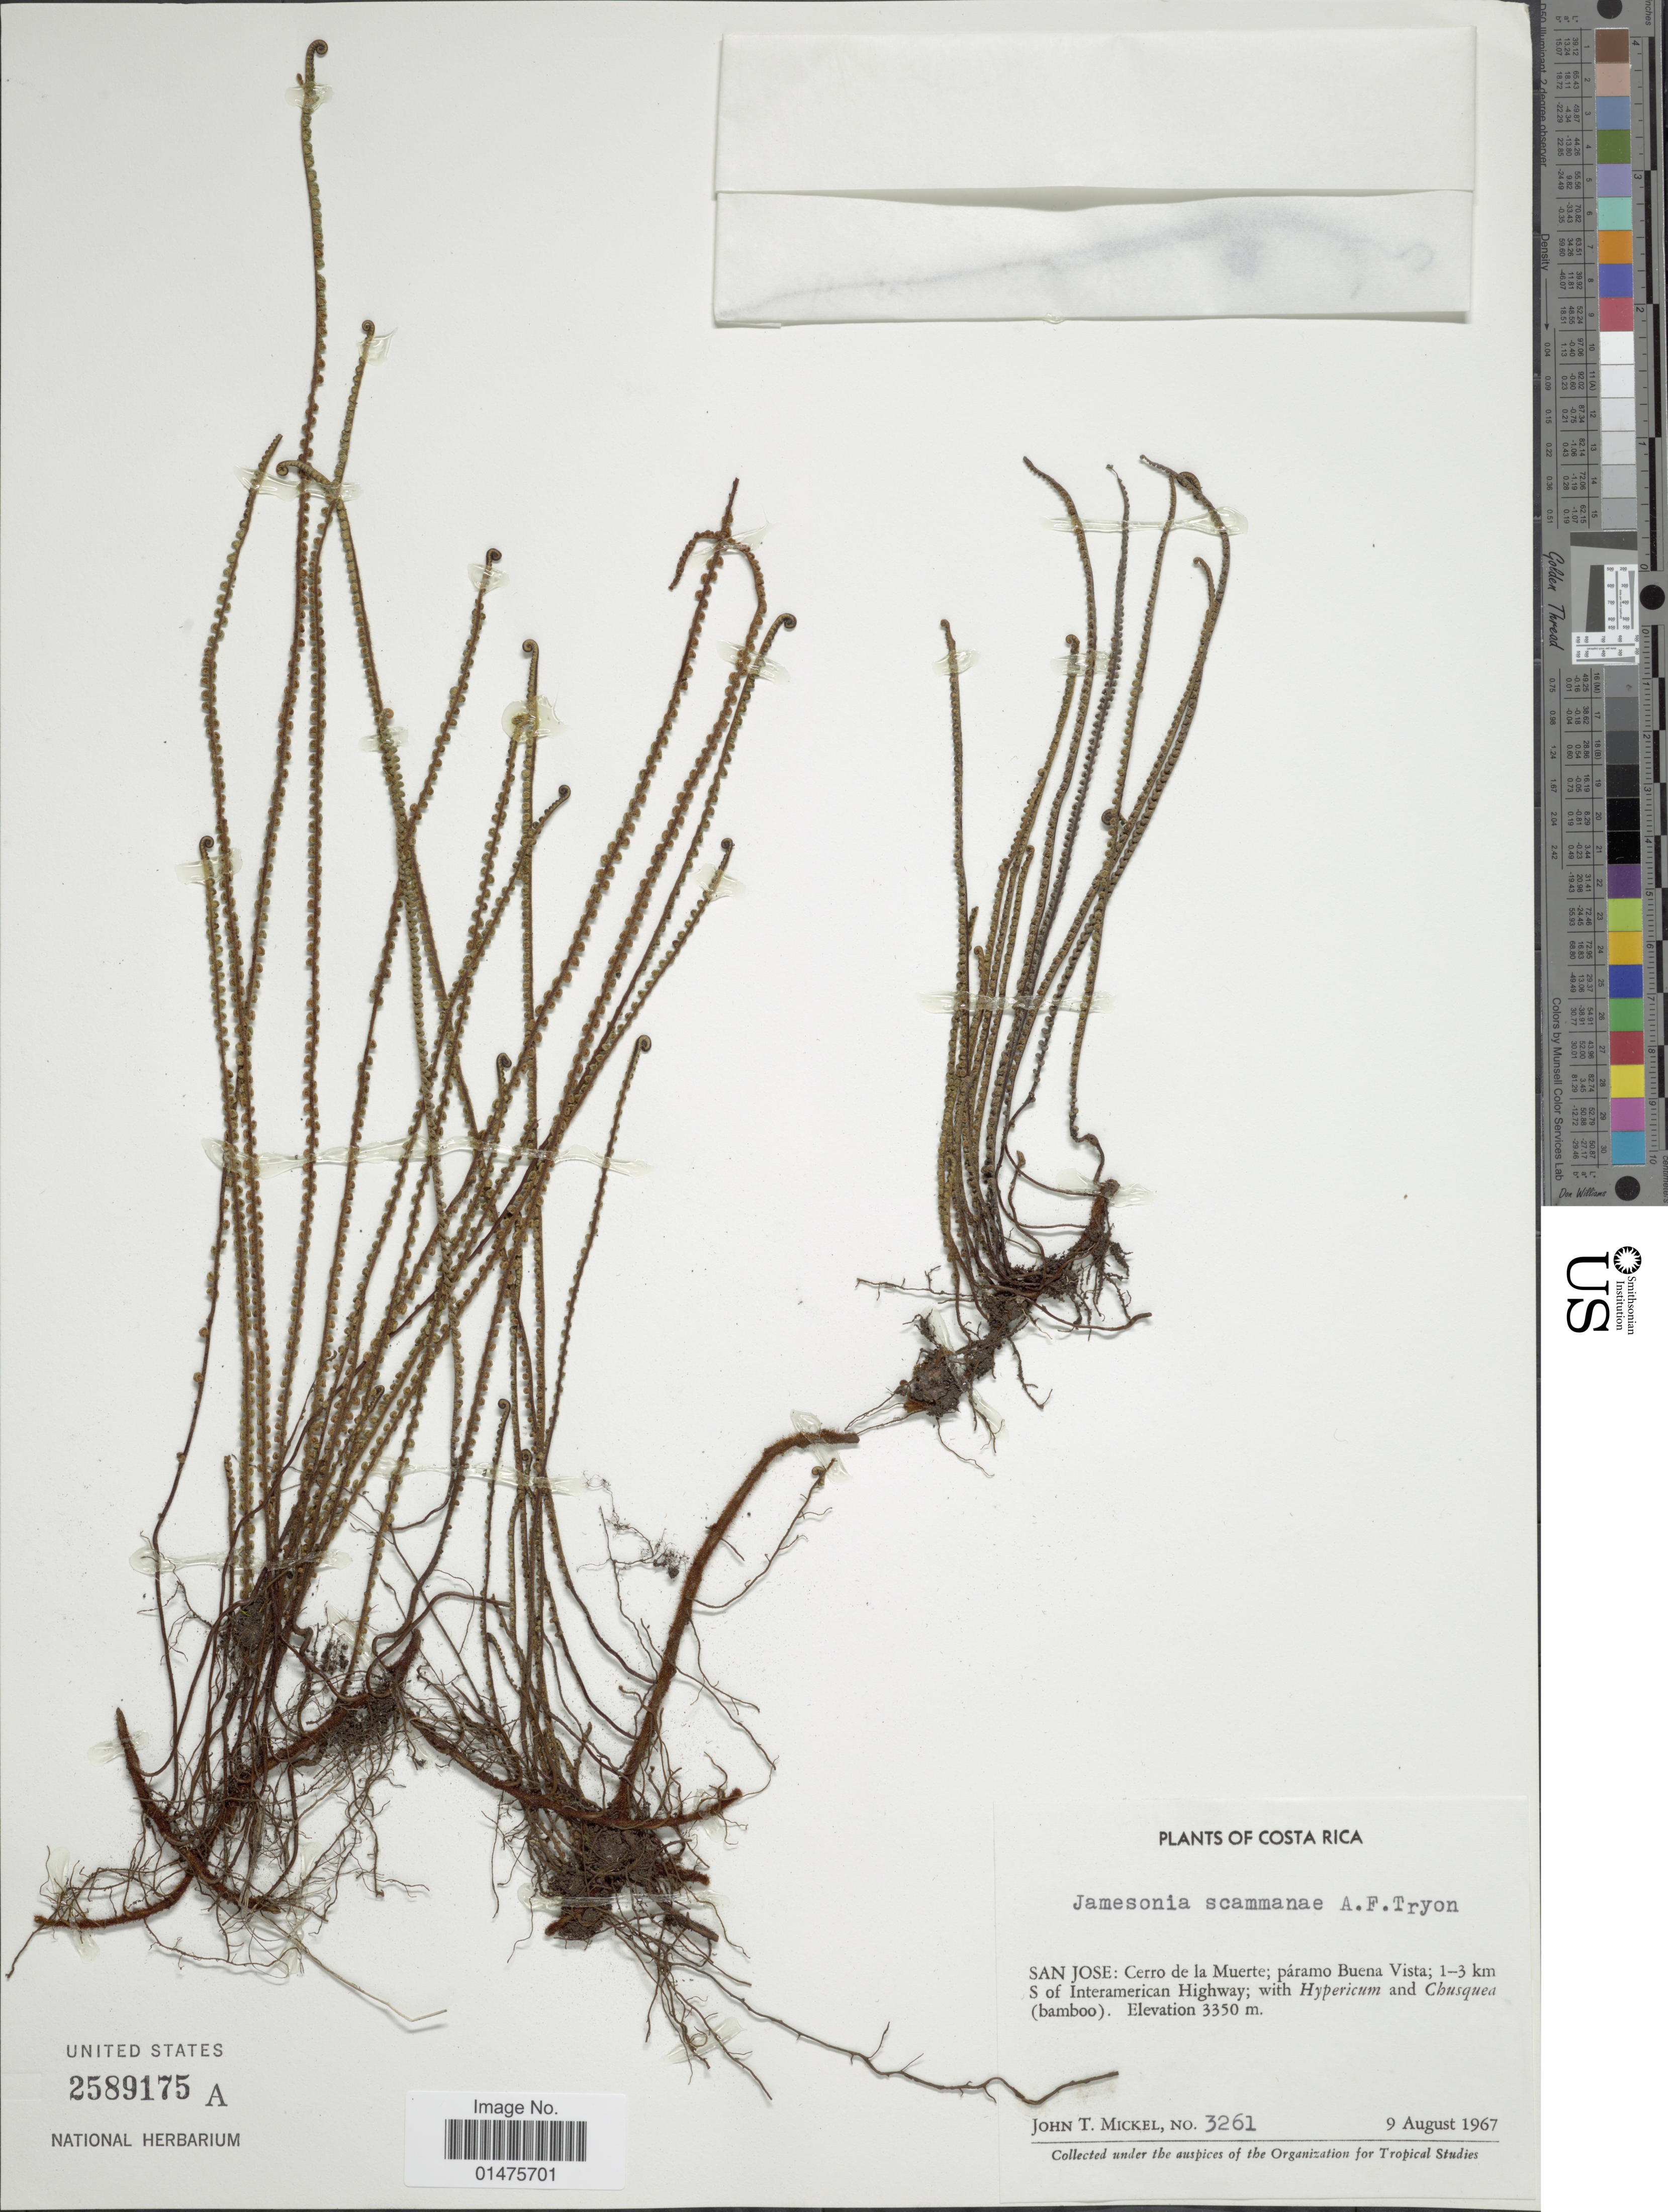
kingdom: Plantae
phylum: Tracheophyta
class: Polypodiopsida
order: Polypodiales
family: Pteridaceae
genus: Jamesonia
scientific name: Jamesonia scammanae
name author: A.F. Tryon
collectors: J. T. Mickel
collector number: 3261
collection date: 1967-08-09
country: Costa Rica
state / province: San José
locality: Cerro de la Muerte; páramo Buena Vista; 1-3 km S of Interamerican Highway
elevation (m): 3350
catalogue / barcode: US 2589175A